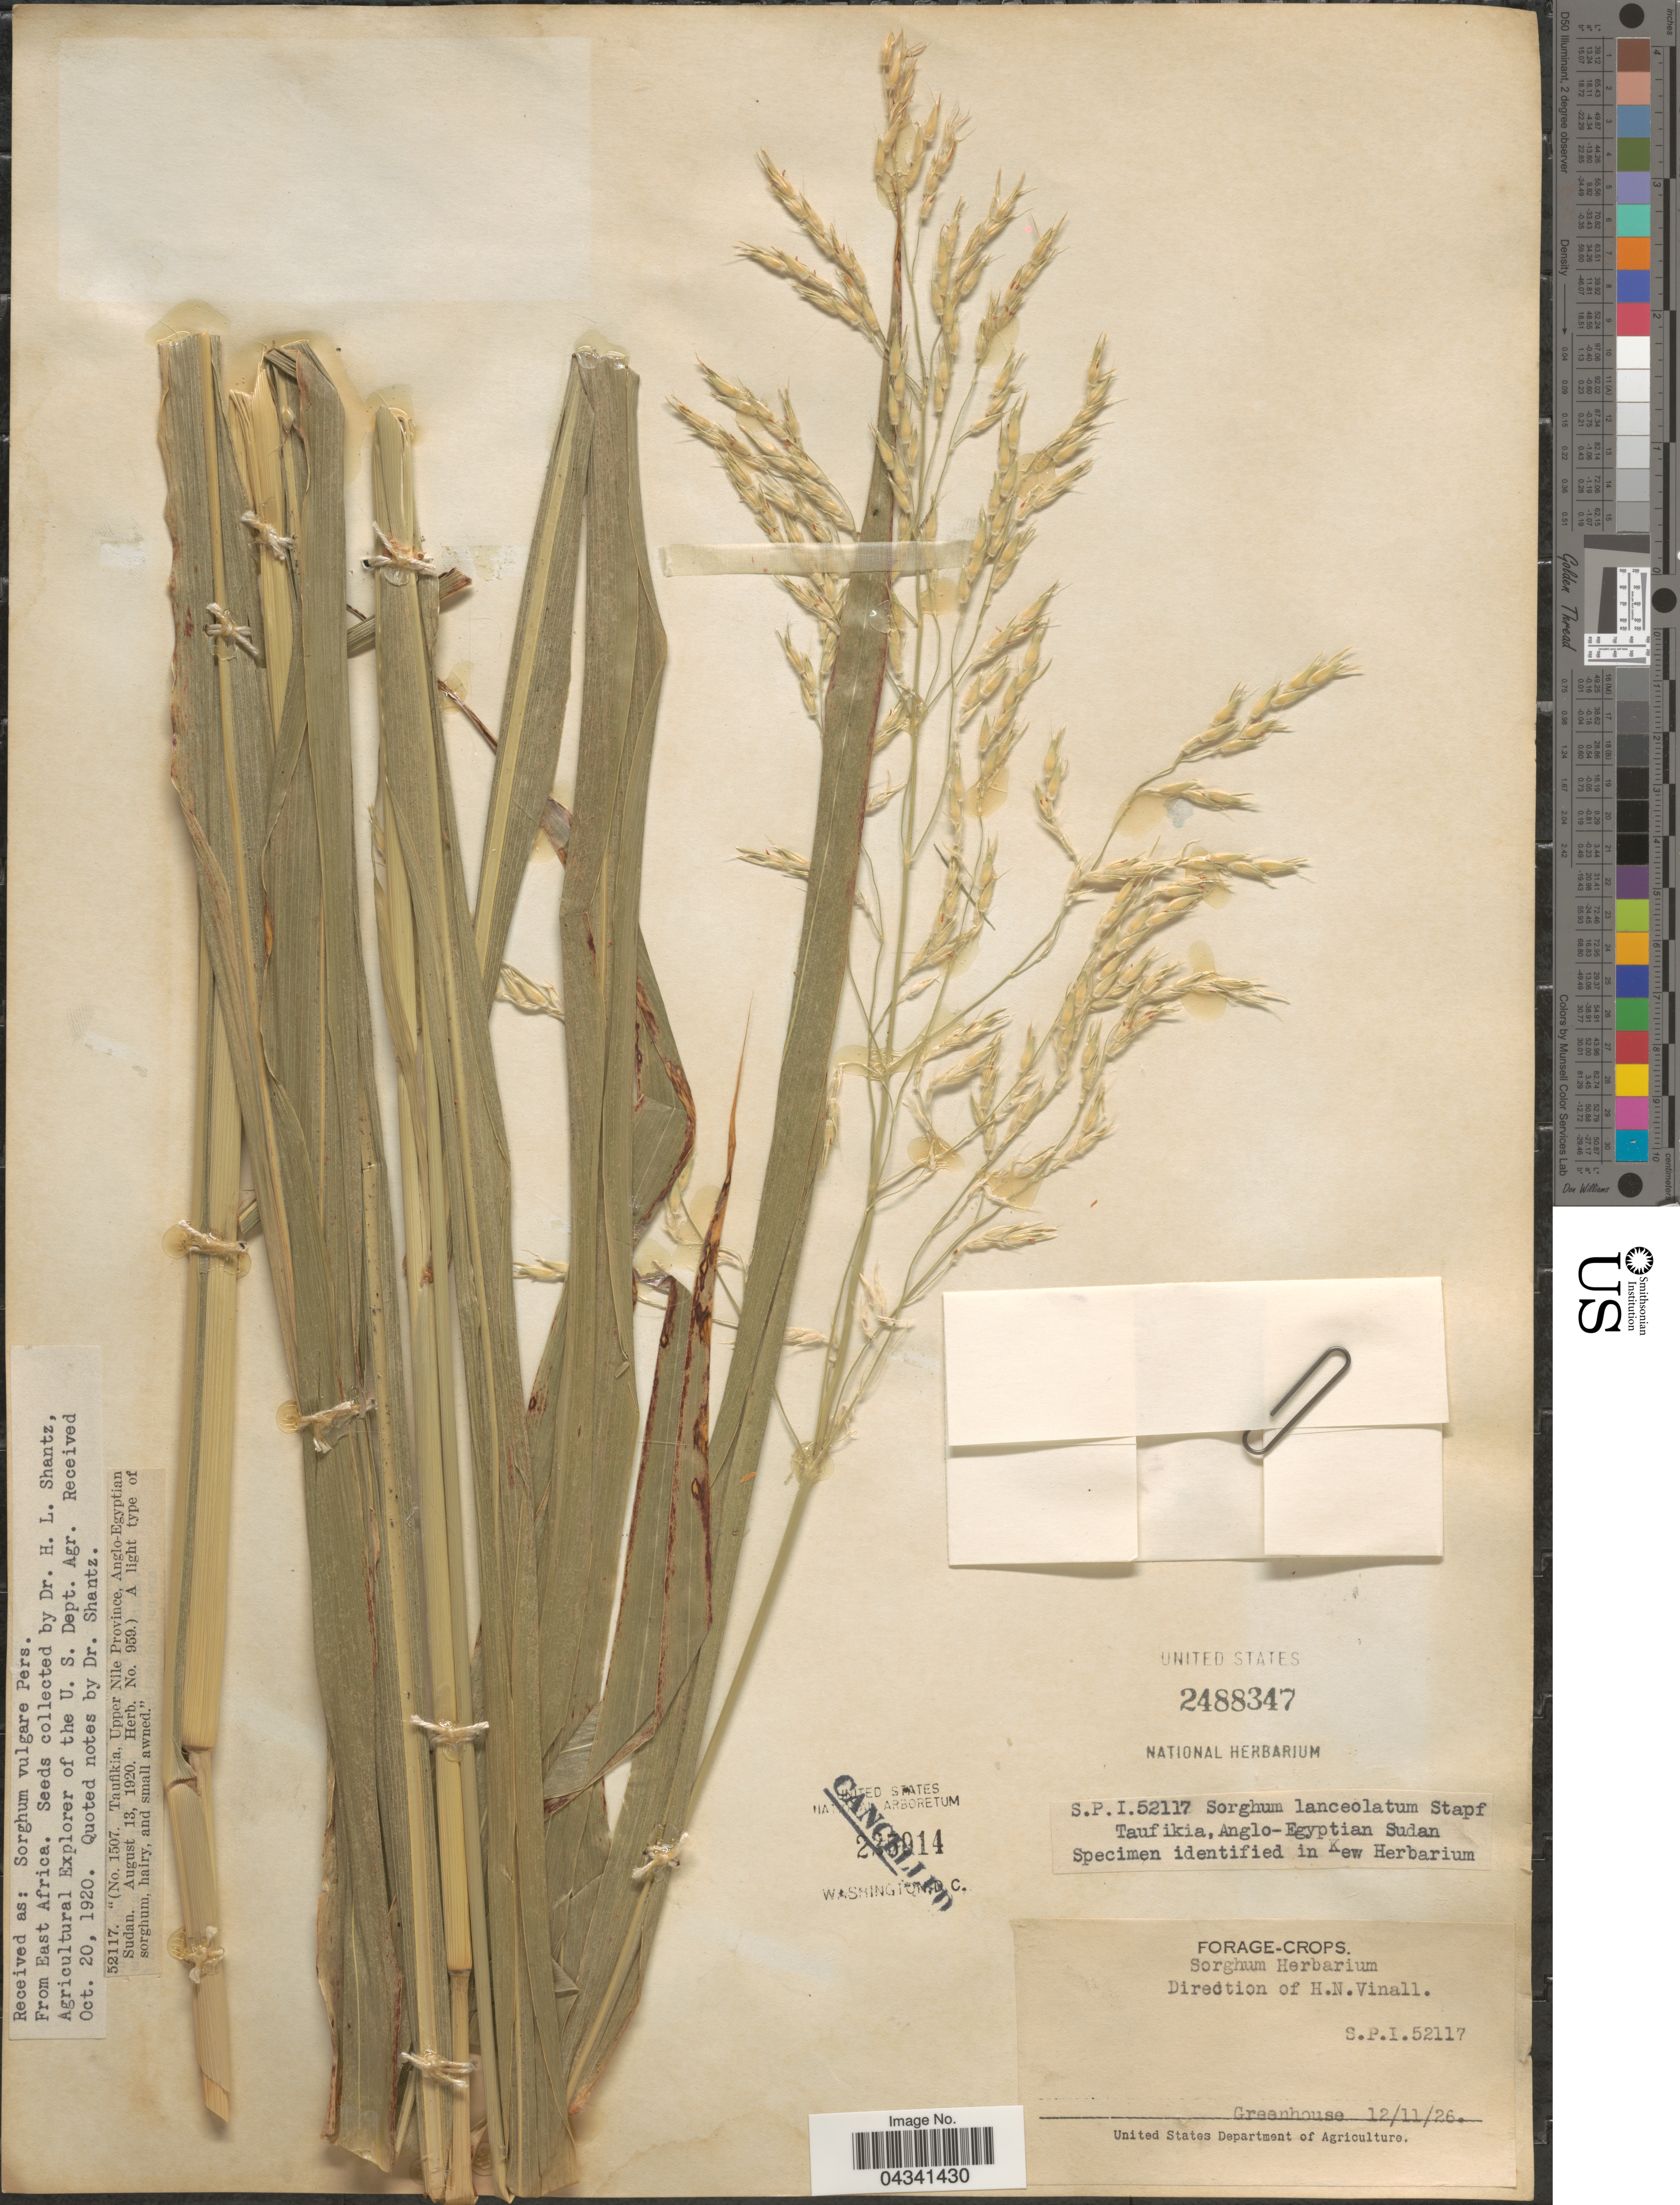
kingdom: Plantae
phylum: Tracheophyta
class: Liliopsida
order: Poales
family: Poaceae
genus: Sorghum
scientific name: Sorghum arundinaceum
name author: (Desv.) Stapf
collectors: H. Vinall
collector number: S.P.I. 52117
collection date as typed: Transcribed d/m/y: 11/12/26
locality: Greenhouse.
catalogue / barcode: US 2488347